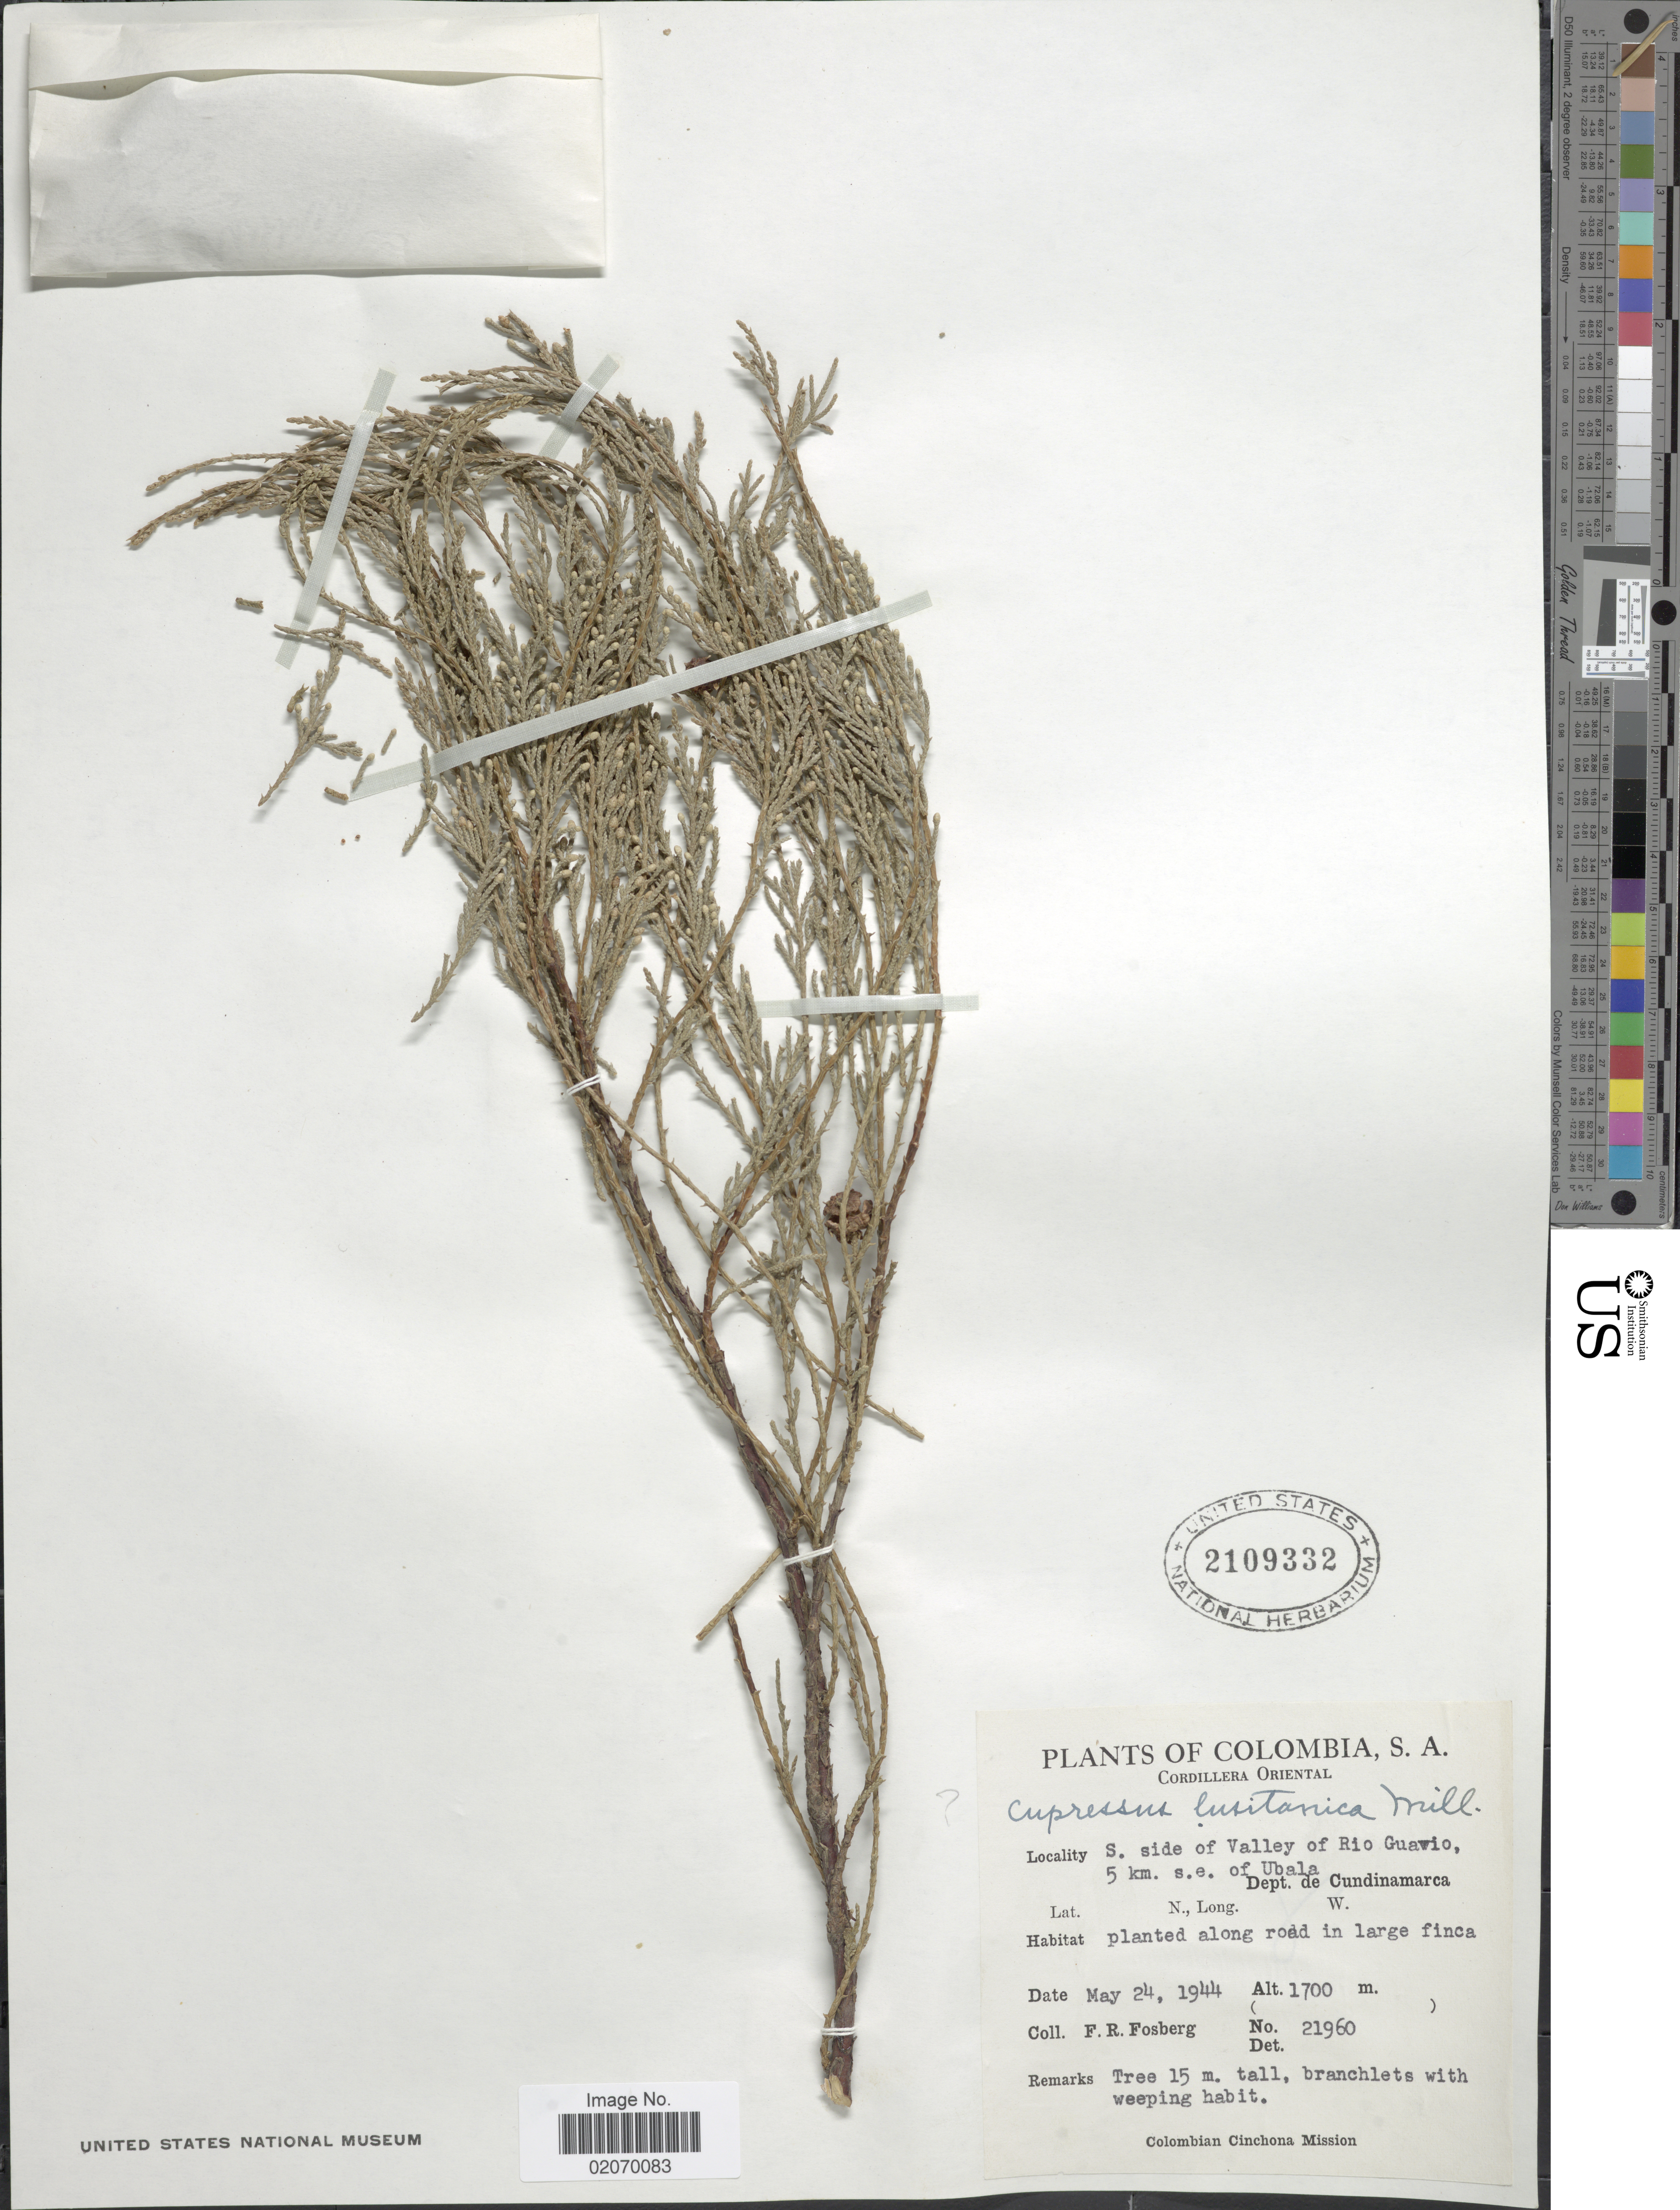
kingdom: Plantae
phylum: Tracheophyta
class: Pinopsida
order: Pinales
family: Cupressaceae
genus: Hesperocyparis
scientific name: Hesperocyparis lusitanica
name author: (Miller) Bartel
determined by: (US) Smithsonian Institution - National Museum of Natural History - Department of Botany (UNITED STATES)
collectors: F. R. Fosberg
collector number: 21960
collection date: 1944-05-24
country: Colombia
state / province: Cundinamarca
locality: Cordillera Oriental, S. side of Valley of Rio Guavio, 5 km S.E. of Ubala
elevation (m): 1700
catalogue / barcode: US 2109332